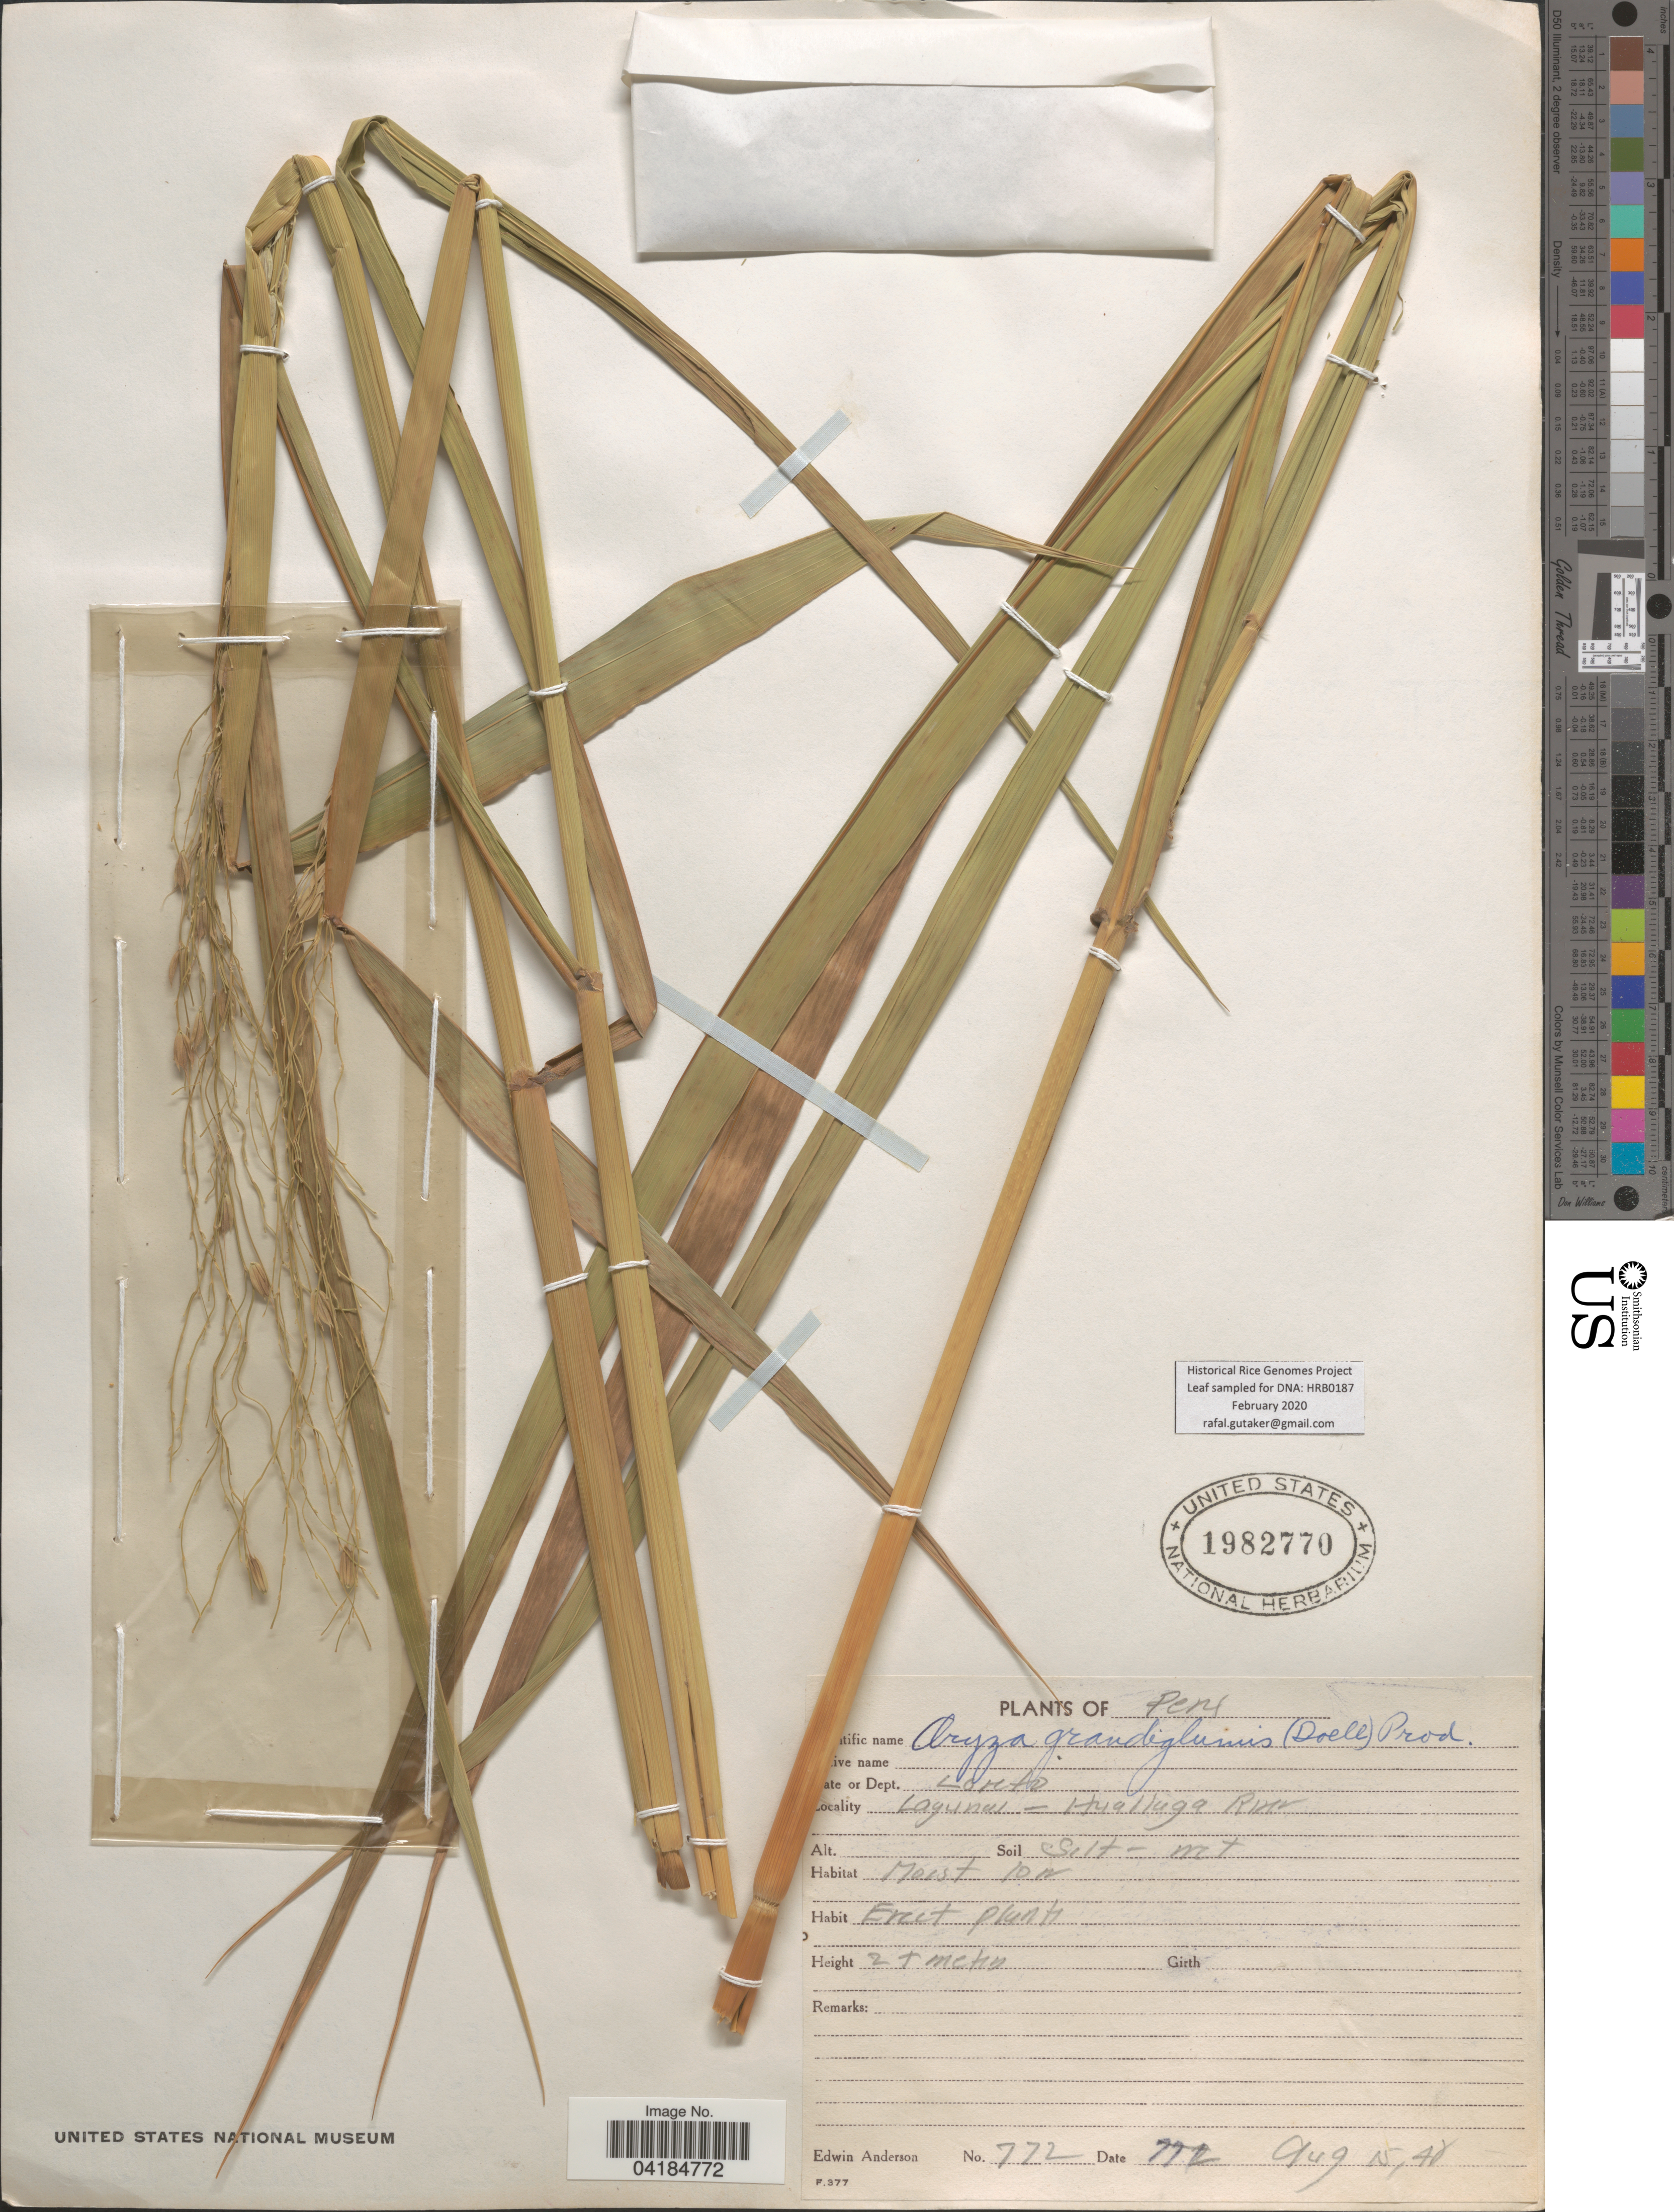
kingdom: Plantae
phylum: Tracheophyta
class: Liliopsida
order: Poales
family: Poaceae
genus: Oryza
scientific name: Oryza grandiglumis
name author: (Döll) Prod.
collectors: E. Anderson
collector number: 772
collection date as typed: Transcribed d/m/y: 15/8/48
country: Peru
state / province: Loreto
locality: Dept. Loreto. Lagunas-Hualluga River.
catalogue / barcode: US 1982770